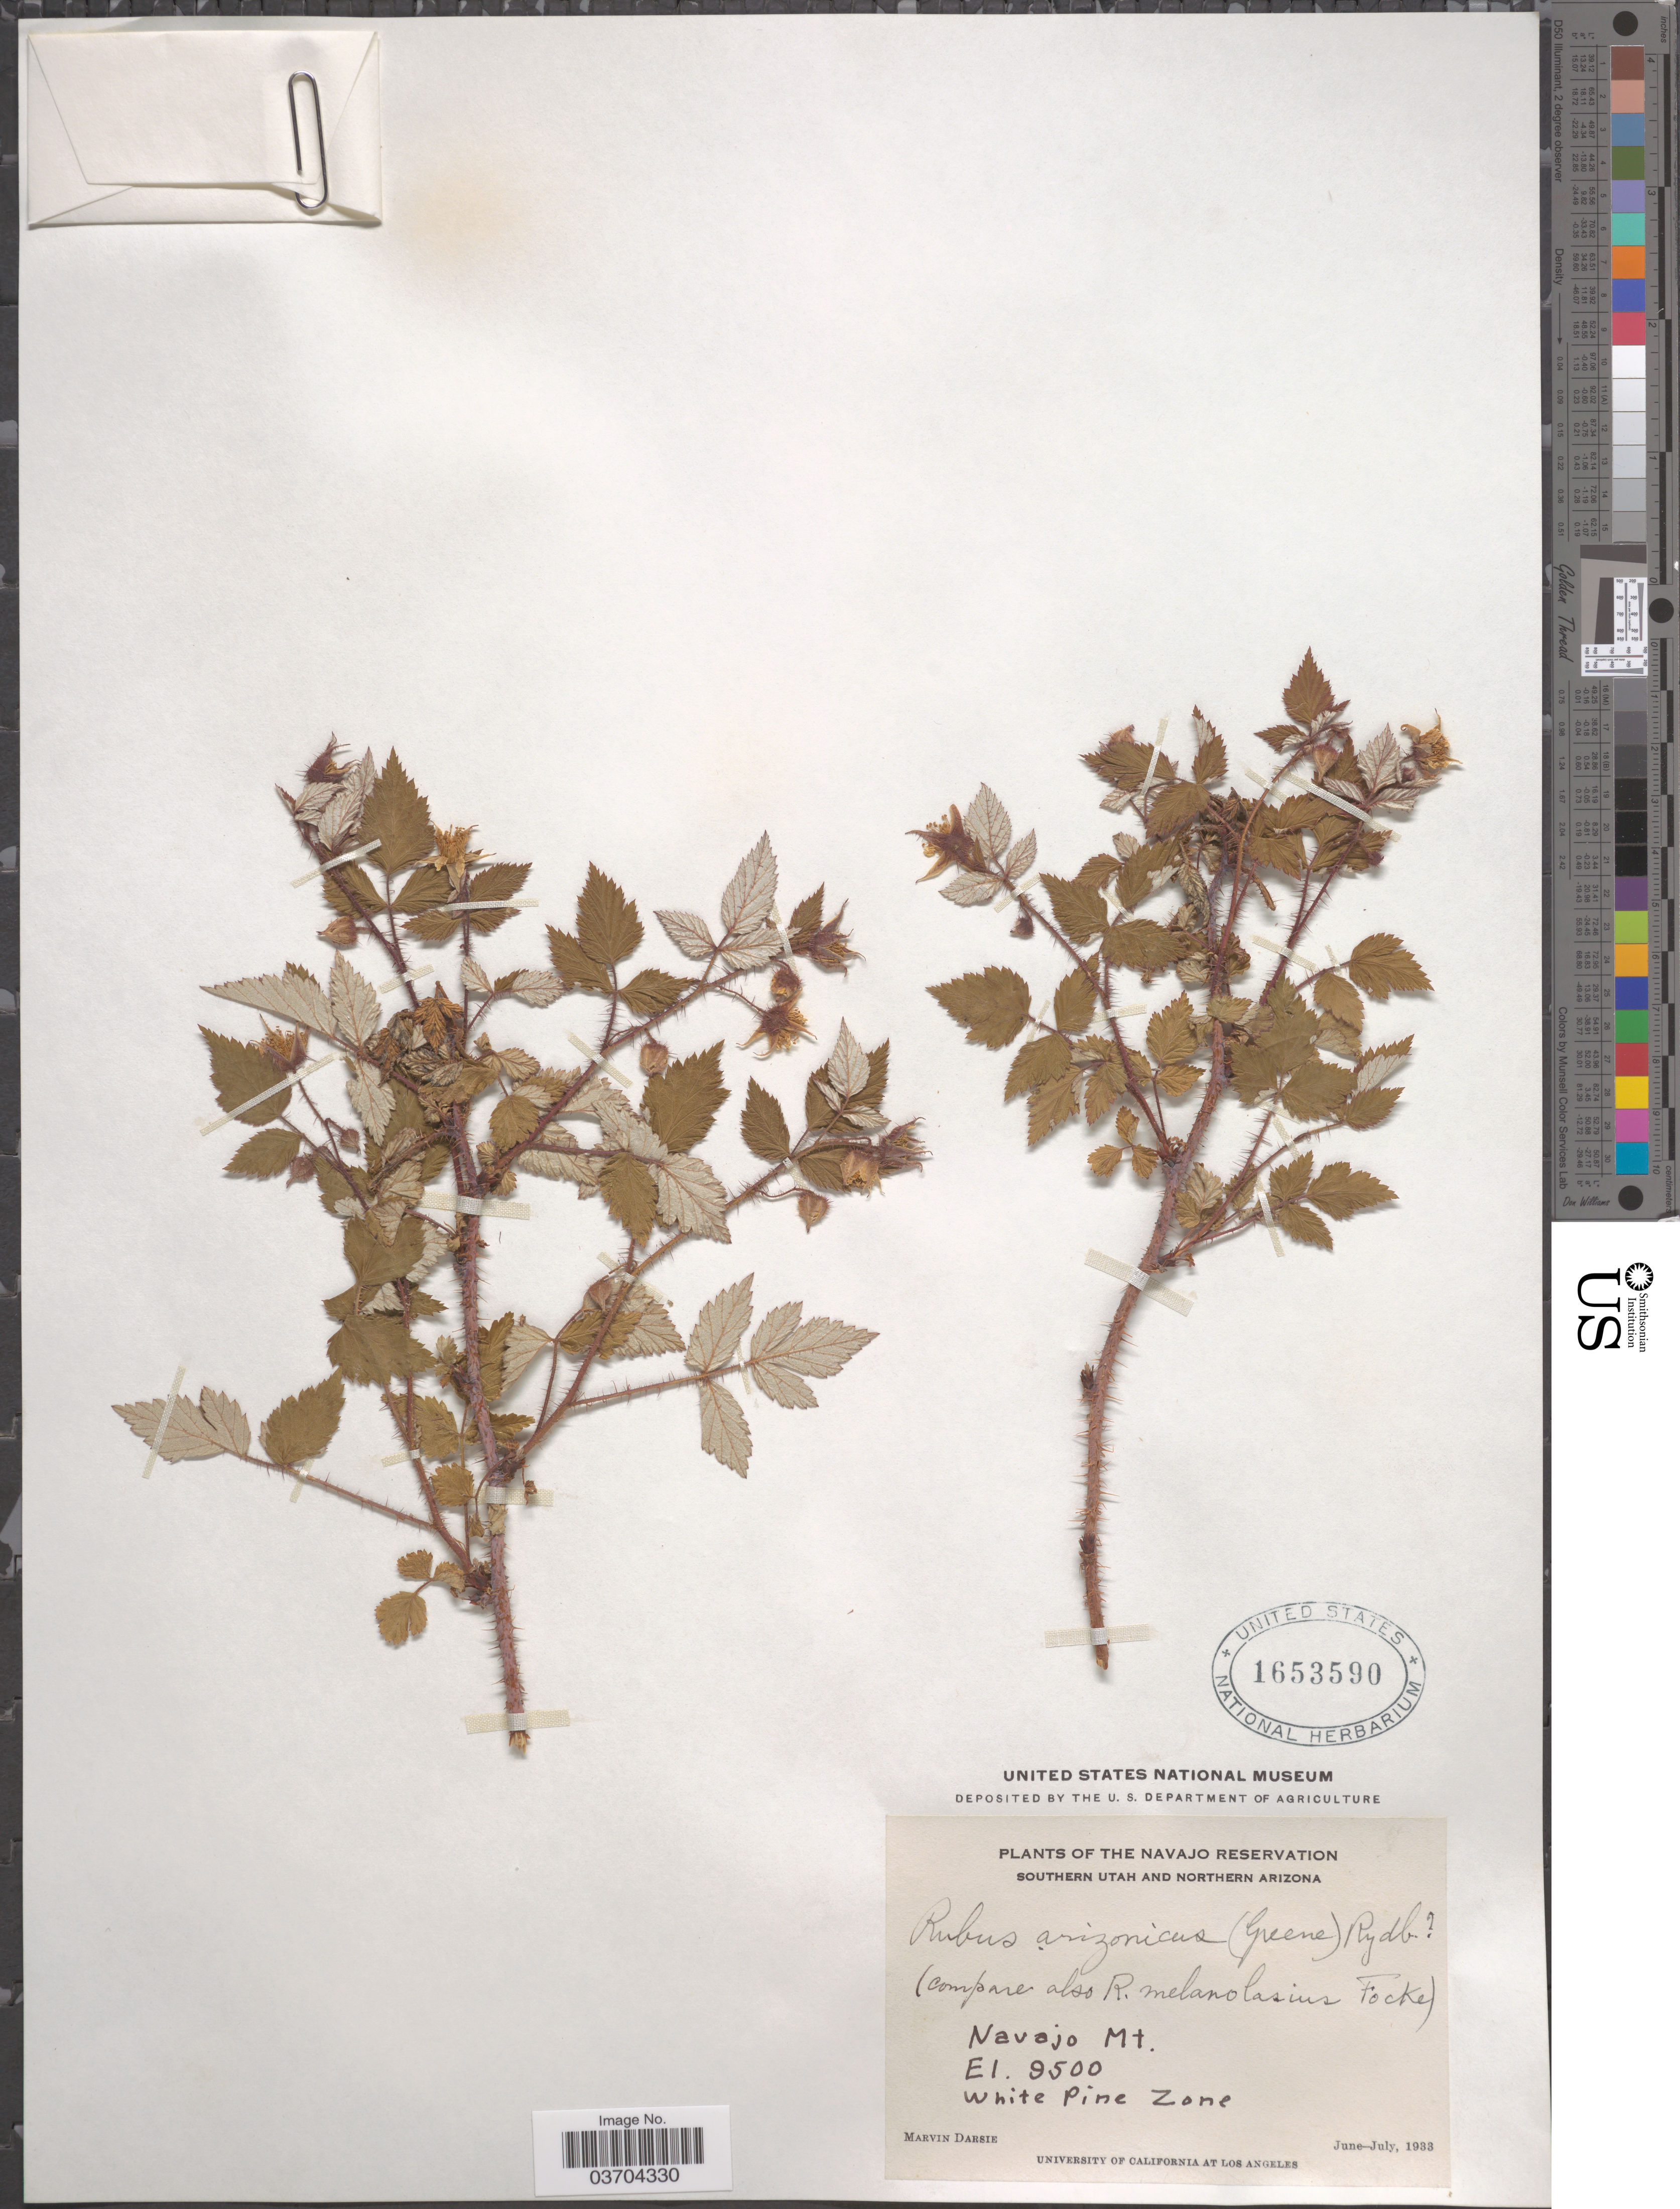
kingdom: Plantae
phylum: Tracheophyta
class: Magnoliopsida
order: Rosales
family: Rosaceae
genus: Rubus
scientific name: Rubus arizonicus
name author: (Greene) Rydb.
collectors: M. Darsie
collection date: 1933-06/1933-07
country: United States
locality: Navajo Reservation. Southern Utah and Northern Arizona. Navajo Mt. White Pine Zone.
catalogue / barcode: US 1653590